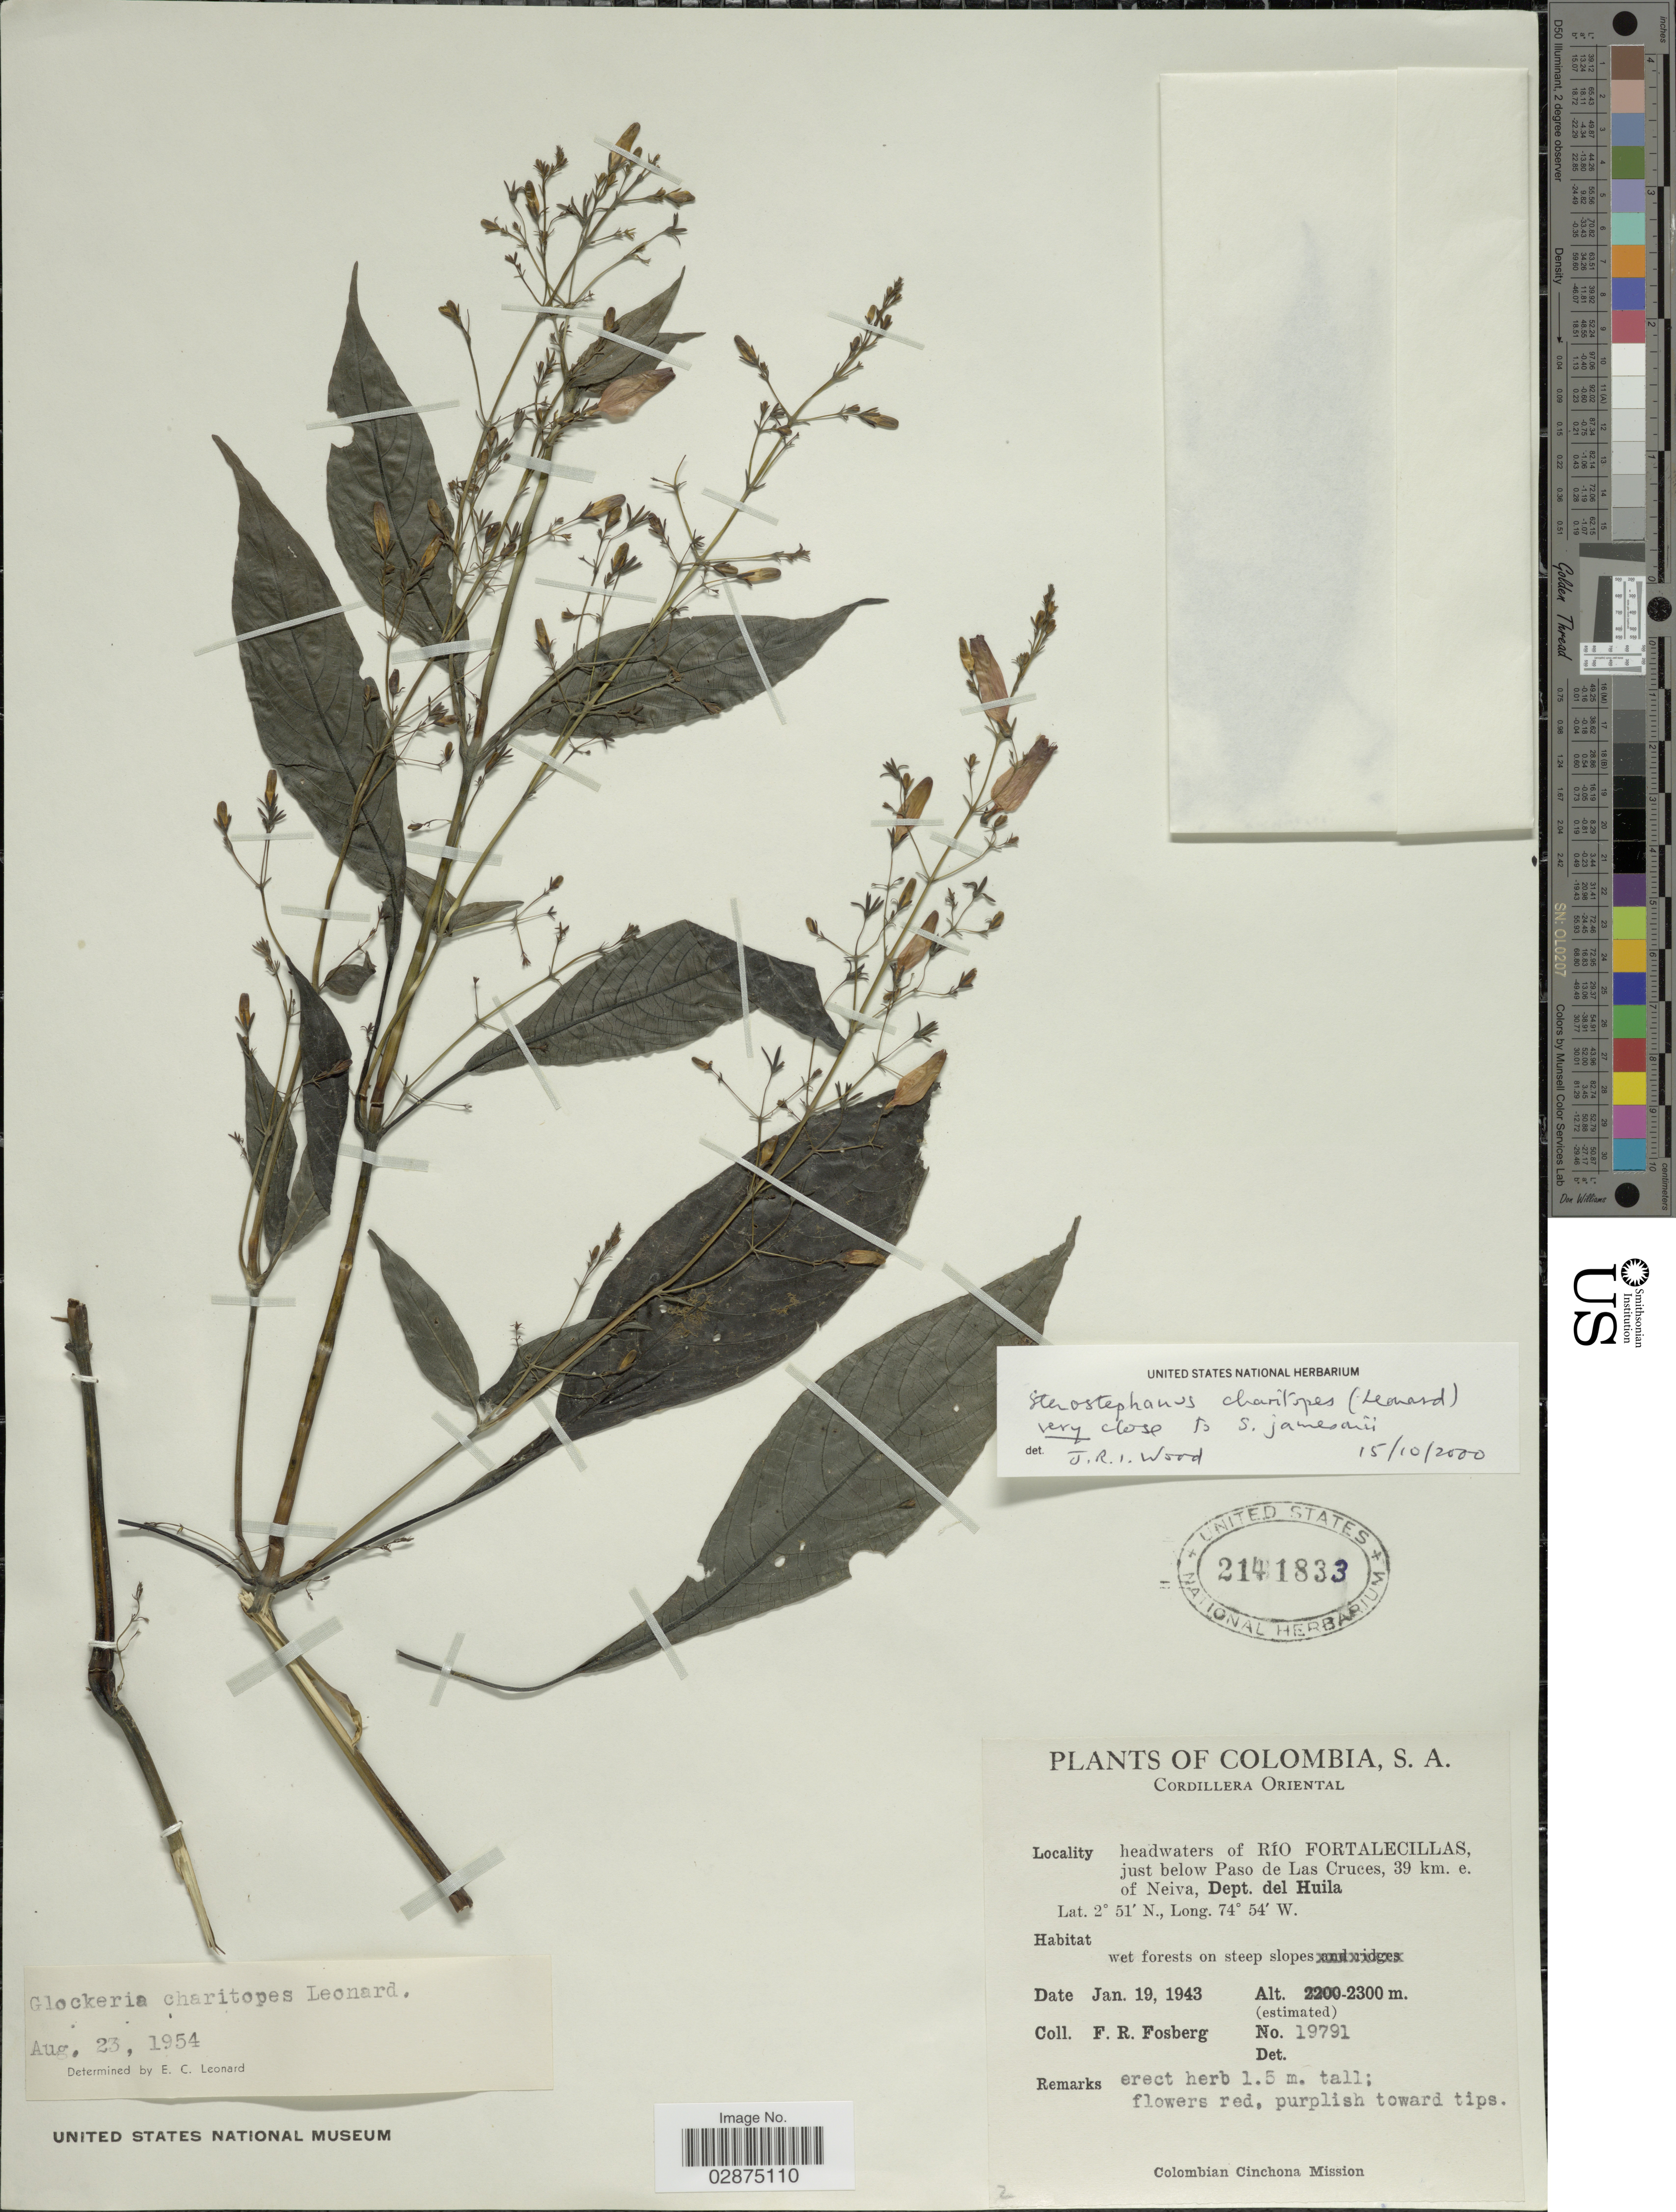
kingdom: Plantae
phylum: Tracheophyta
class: Magnoliopsida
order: Lamiales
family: Acanthaceae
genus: Hansteinia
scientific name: Hansteinia charitopes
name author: Leonard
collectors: F. R. Fosberg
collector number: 19791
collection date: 1943-01-19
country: Colombia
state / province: Huila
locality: S.A. Cordillera Oriental. Headwaters of Río Fortalecillas, just below Paso de Las Cruces, 39 km. e. of Neiva, Dept. del Huila.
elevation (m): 2200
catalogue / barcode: US 2141833